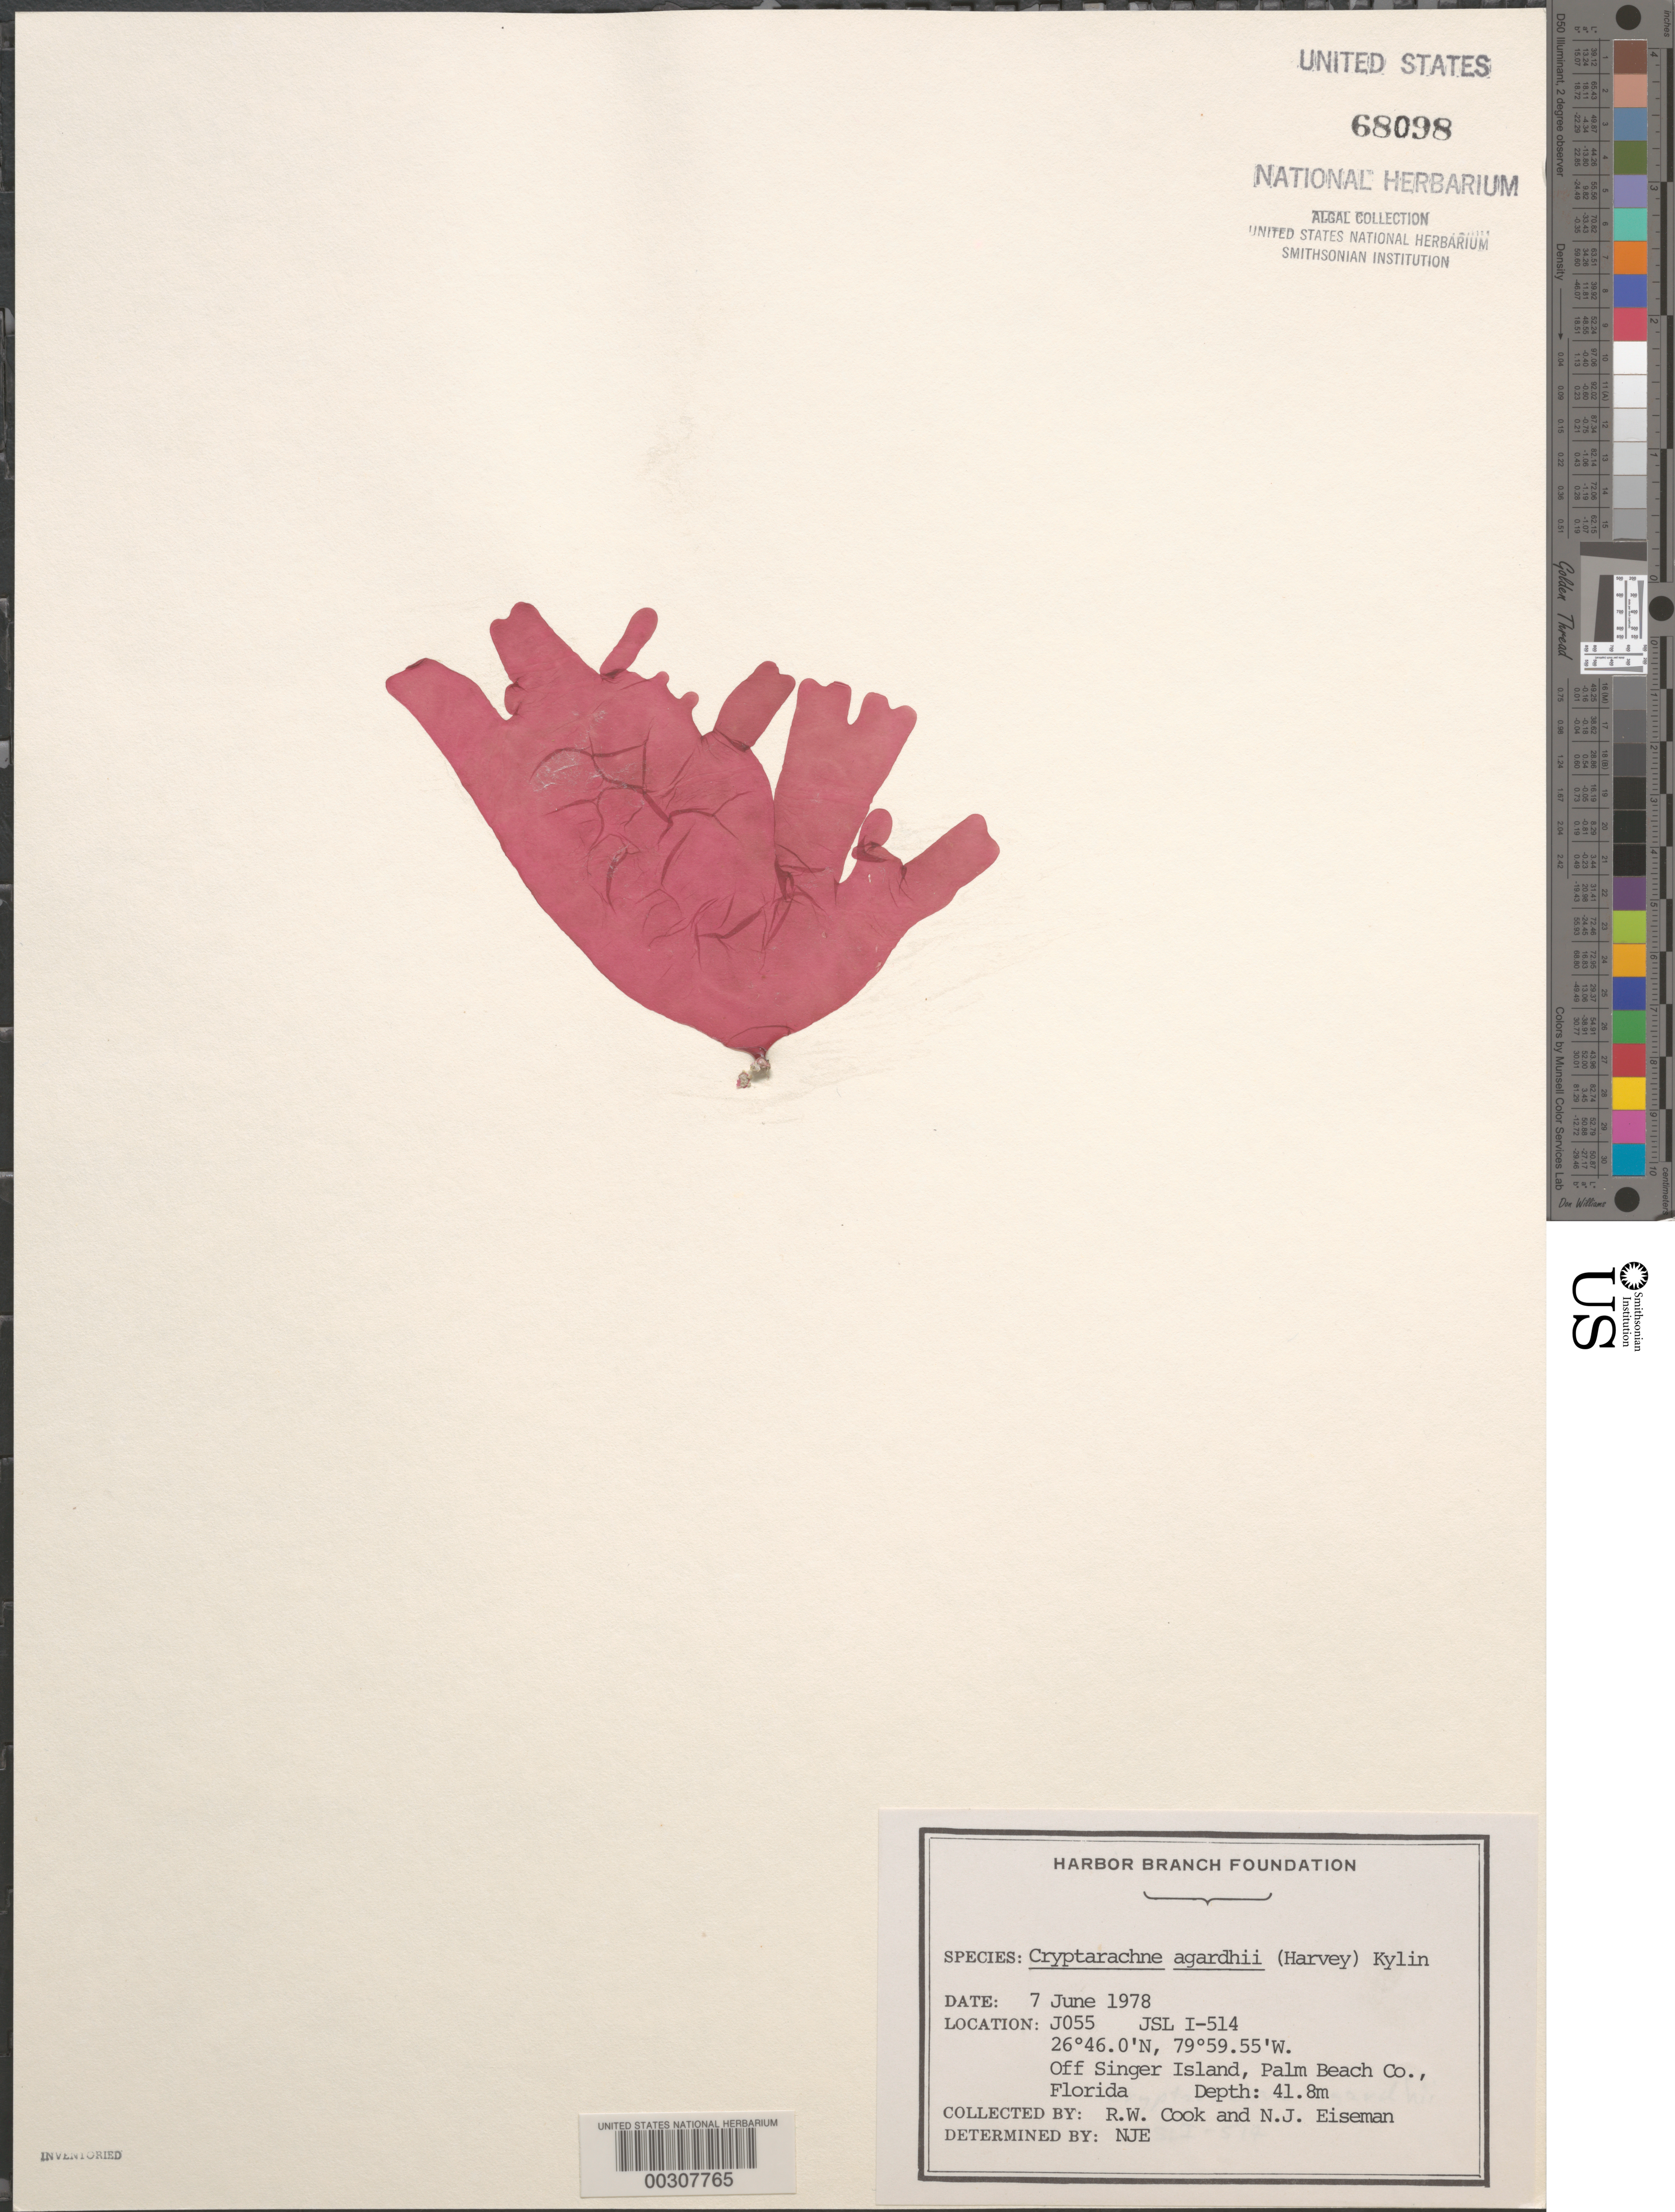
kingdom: Plantae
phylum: Rhodophyta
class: Florideophyceae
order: Rhodymeniales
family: Rhodymeniaceae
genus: Chrysymenia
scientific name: Chrysymenia agardhii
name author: Harv.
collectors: R. W. Cook & N. J. Eiseman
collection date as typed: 07 Jun 1978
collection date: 1978-06-07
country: United States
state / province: Florida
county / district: Palm Beach County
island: Singer Island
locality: Off Singer Island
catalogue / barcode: US 68098